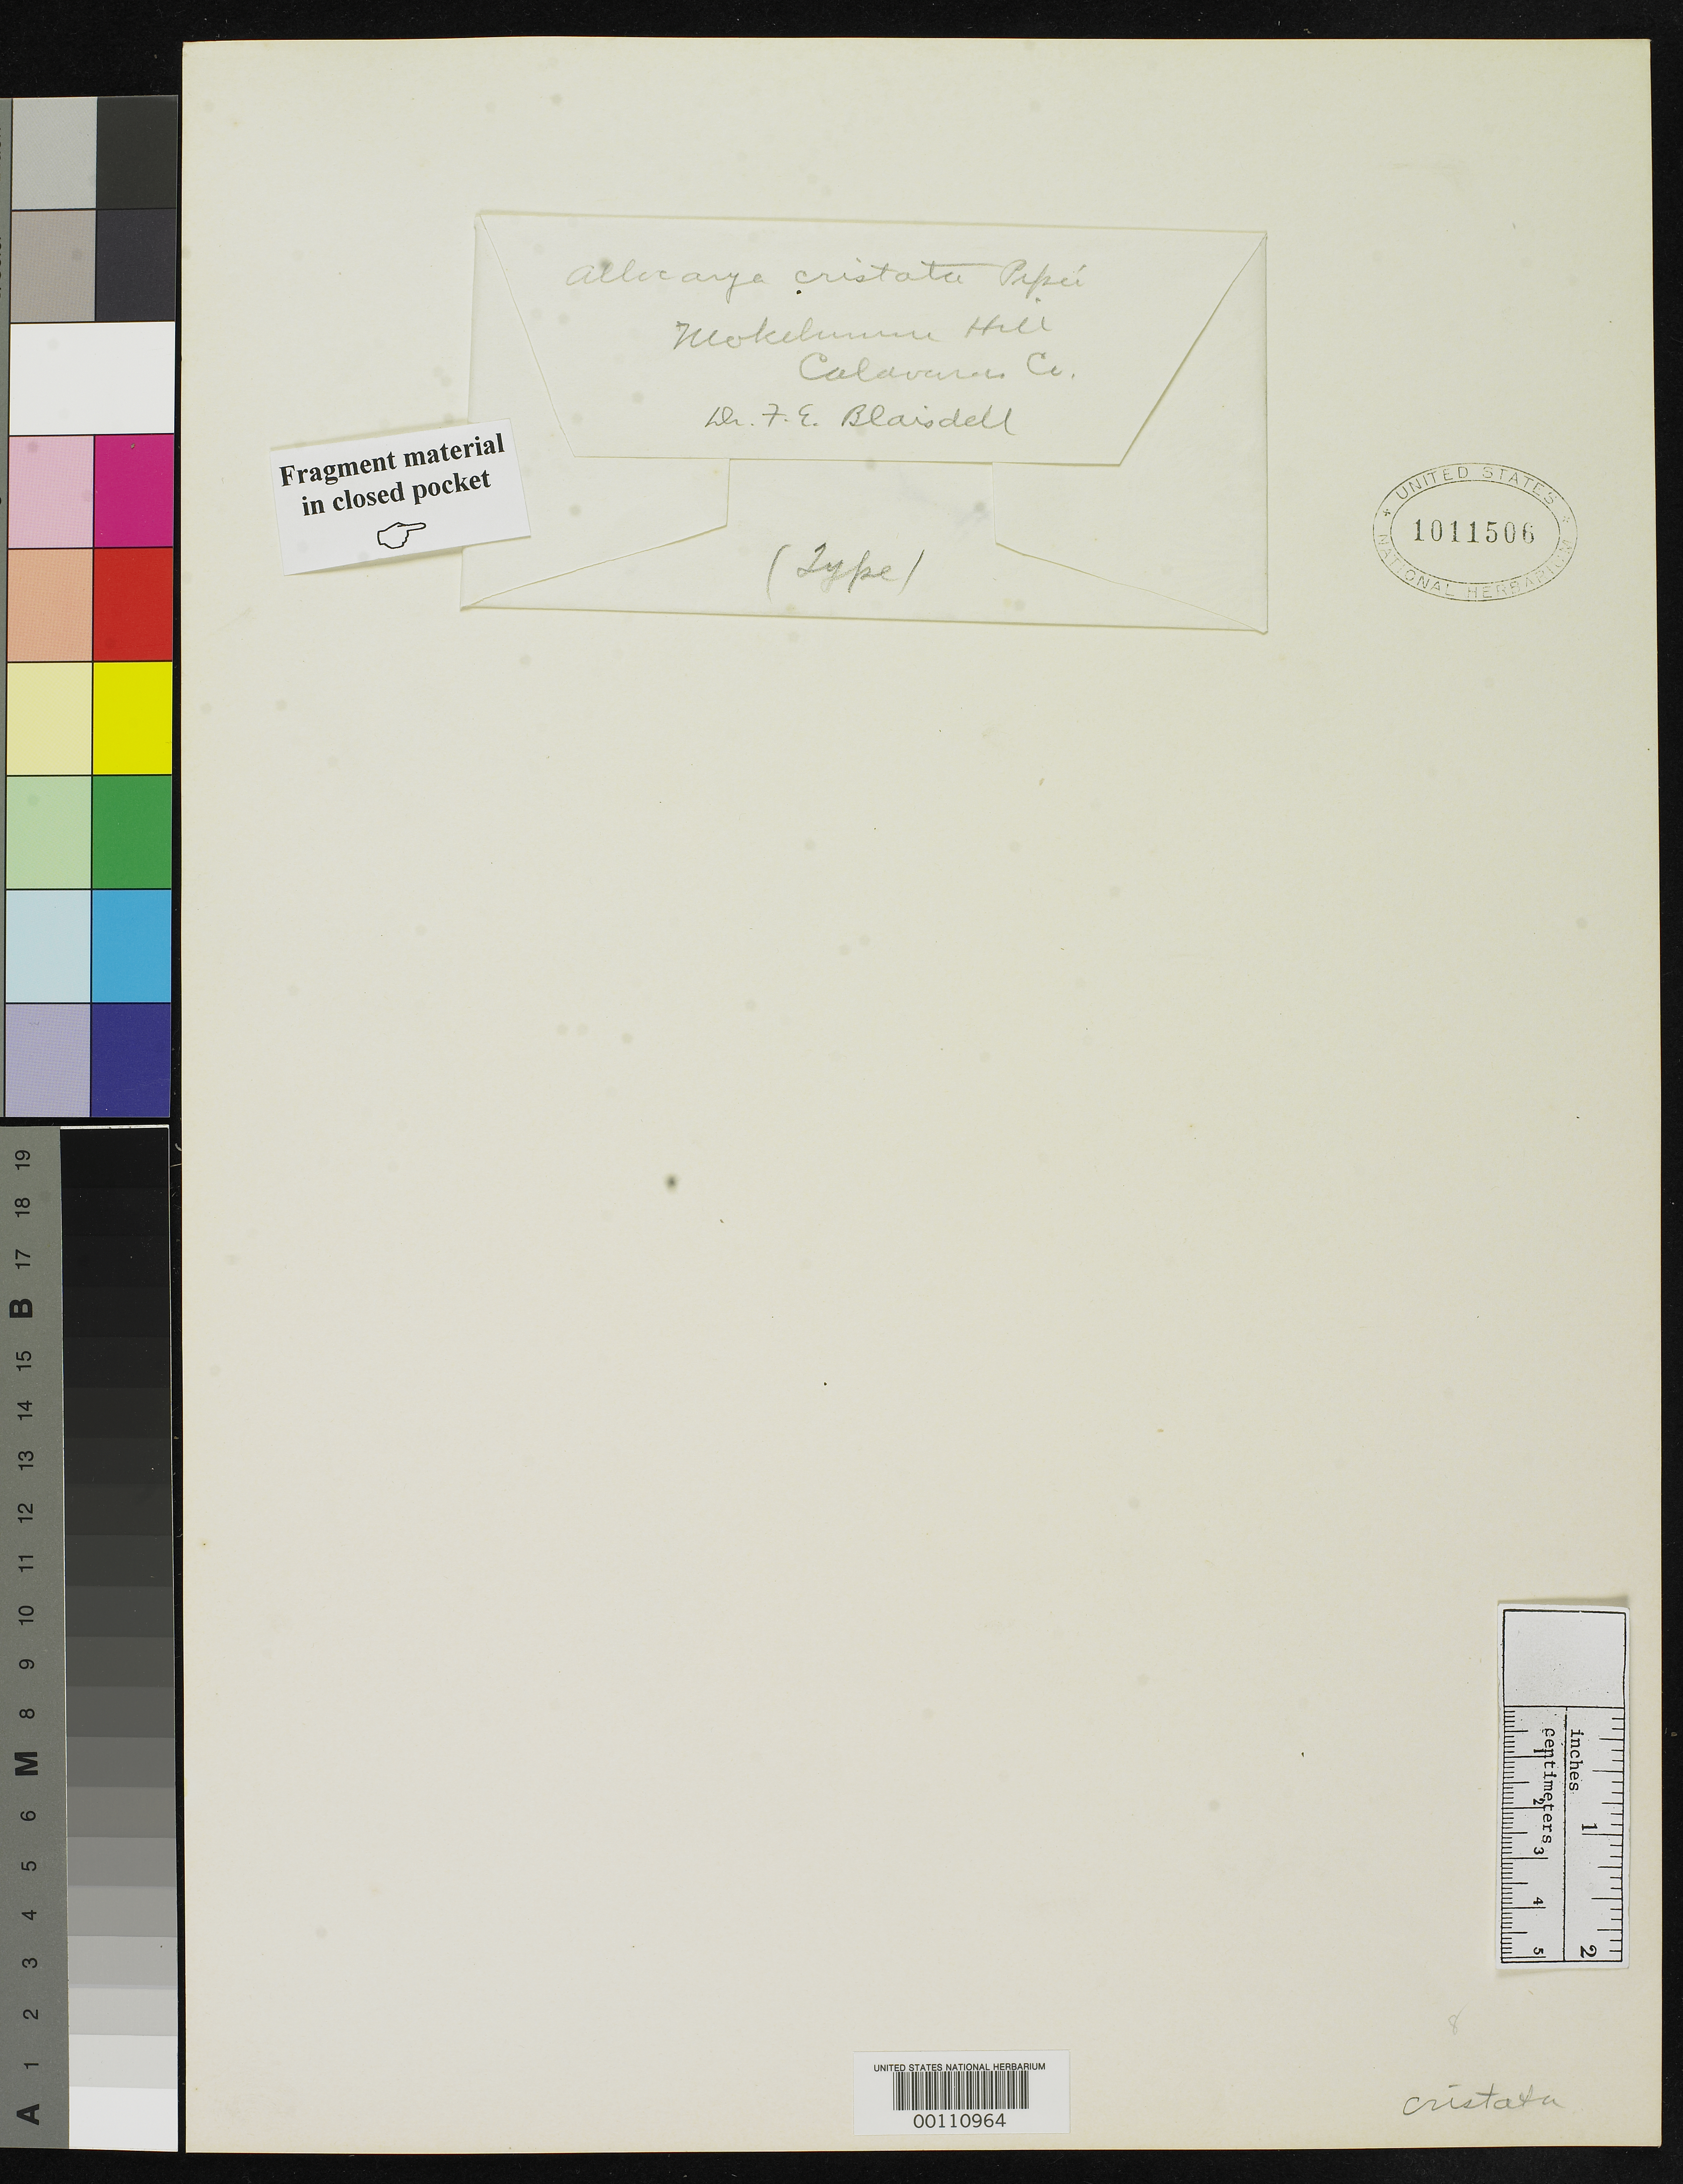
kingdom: Plantae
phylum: Tracheophyta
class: Magnoliopsida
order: Boraginales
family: Boraginaceae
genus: Allocarya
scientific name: Allocarya cristata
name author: Piper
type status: Isotype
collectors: F. Blaisdell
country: United States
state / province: California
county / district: Calaveras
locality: Mokelumne Hill.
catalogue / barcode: US 1011506